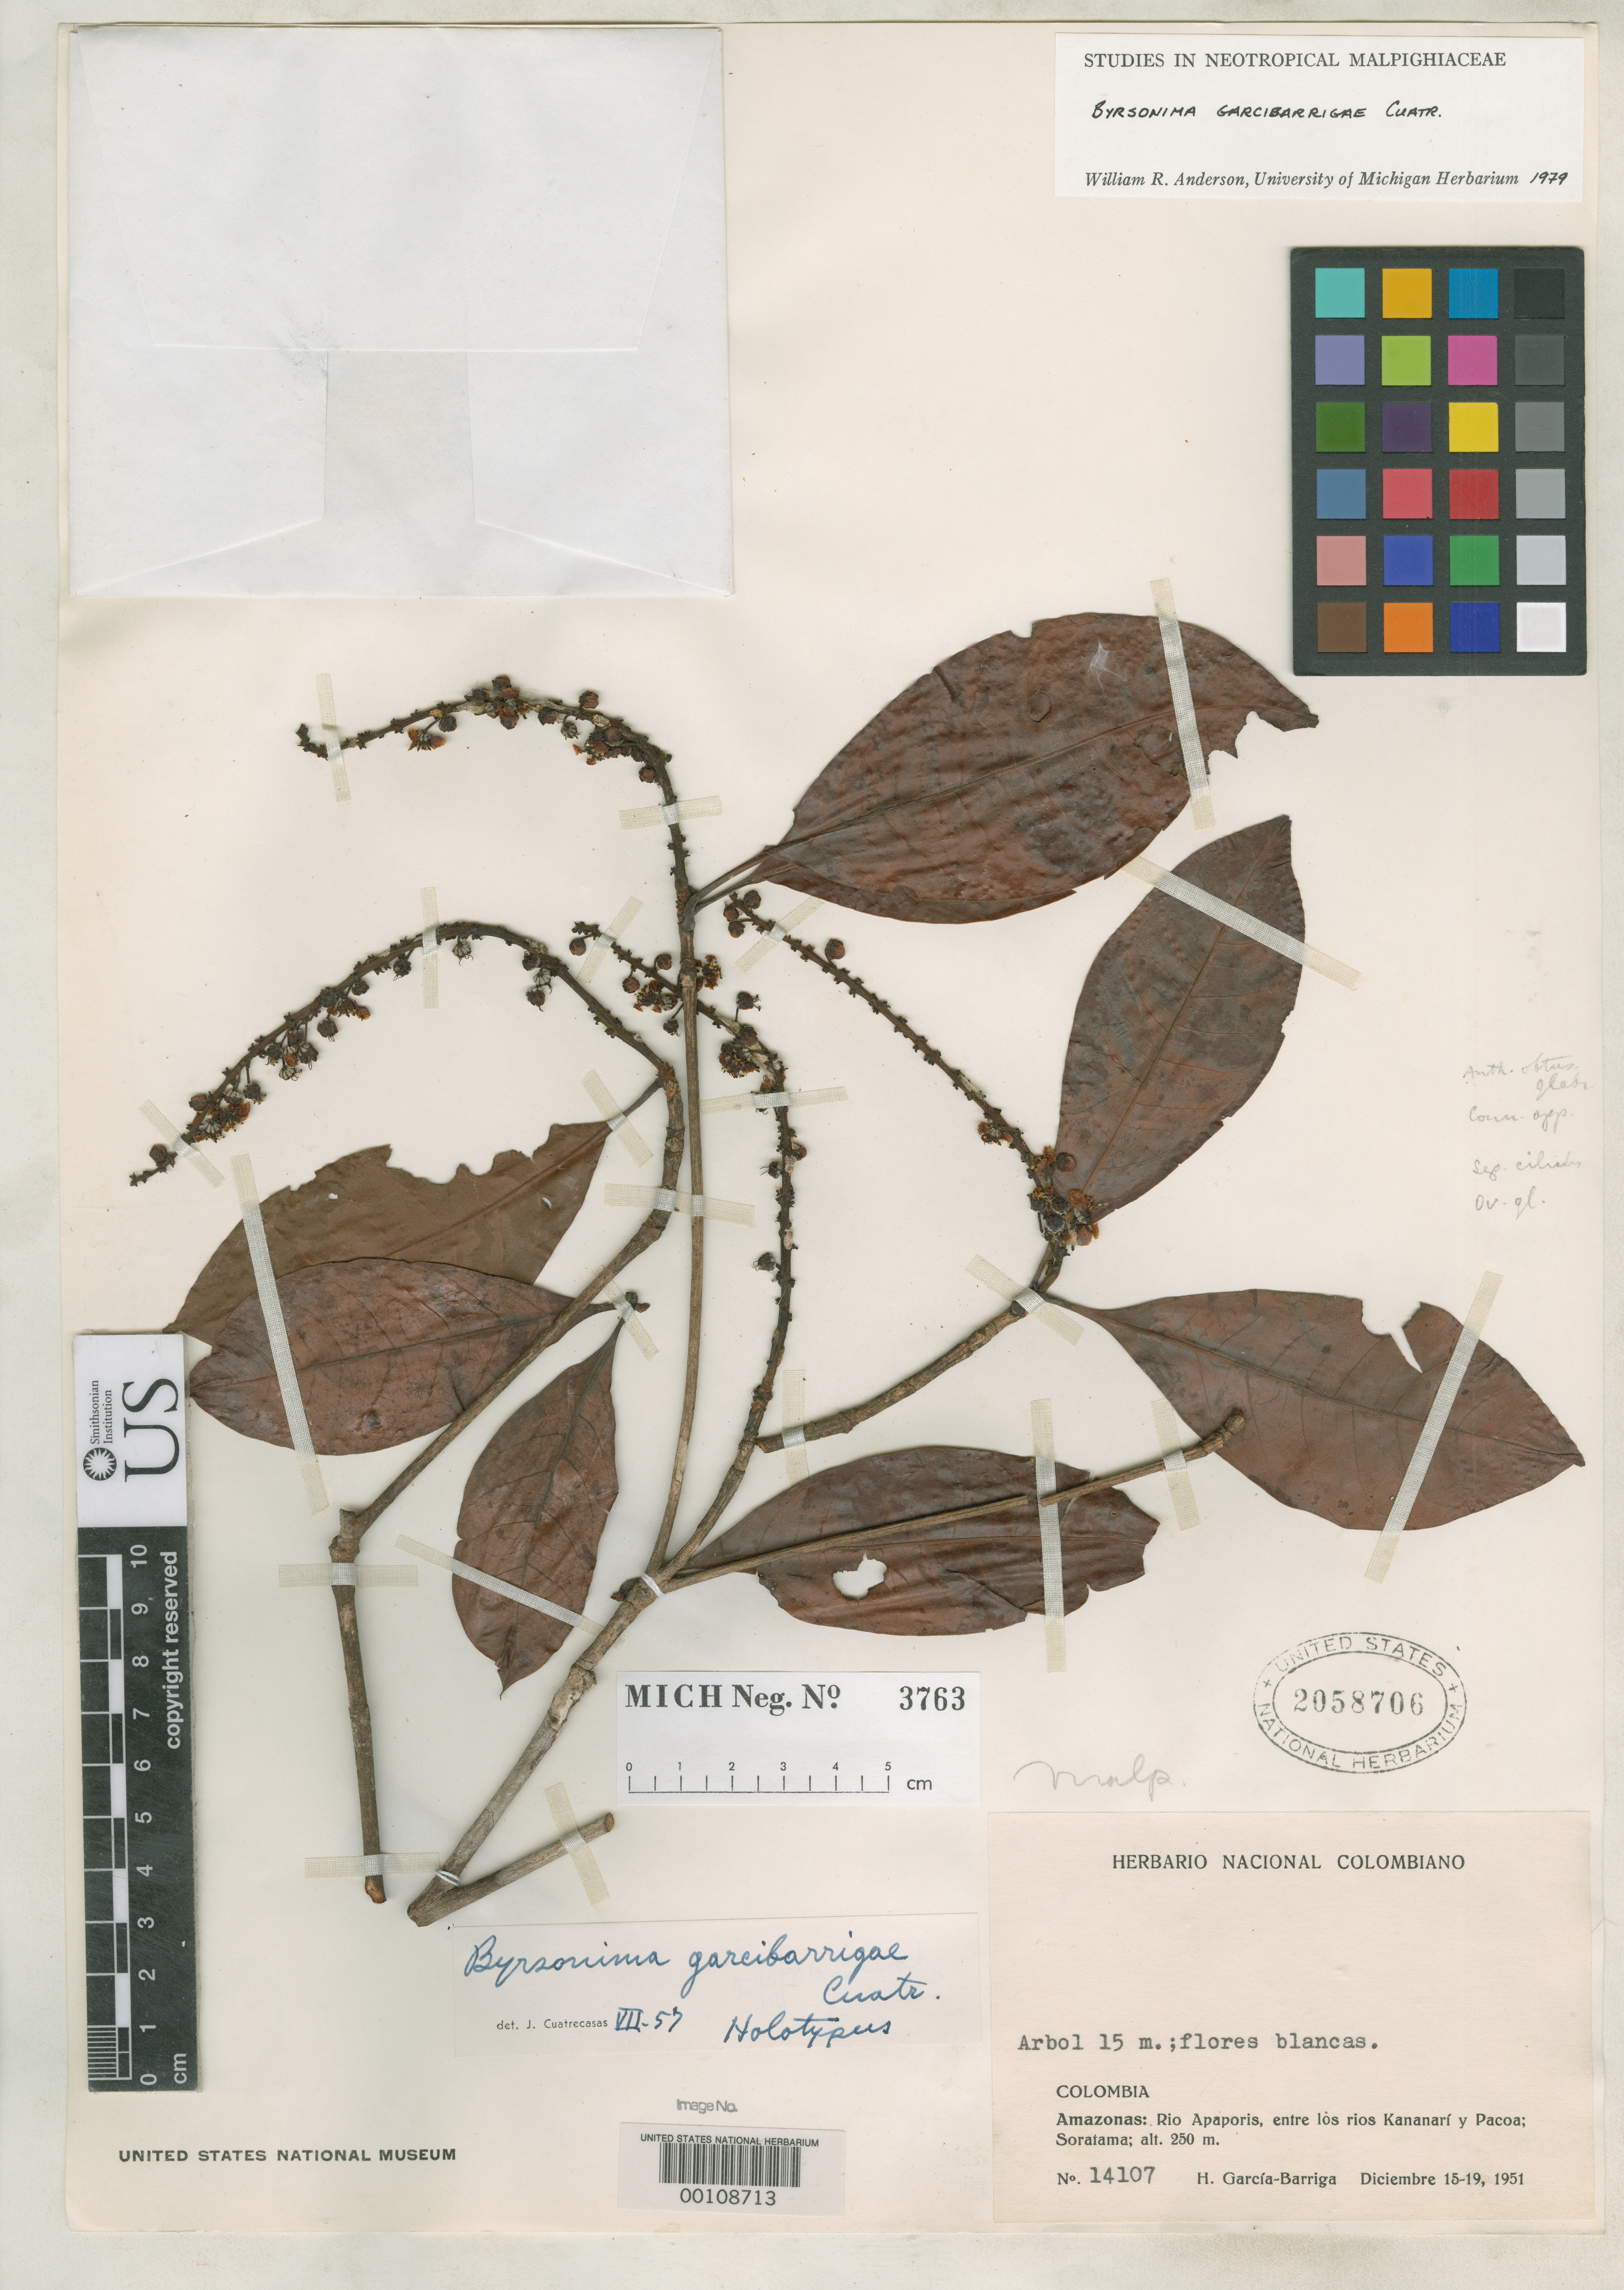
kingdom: Plantae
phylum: Tracheophyta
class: Magnoliopsida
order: Malpighiales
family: Malpighiaceae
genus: Byrsonima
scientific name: Byrsonima garcibarrigae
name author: Cuatrec.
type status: Holotype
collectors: H. García Barriga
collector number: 14107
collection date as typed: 15 Dec 1951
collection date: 1951-12-15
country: Colombia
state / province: Amazônas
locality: Rio Apaporis, entre los Rio Kananari y Pacoa, Soraiama.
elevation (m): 250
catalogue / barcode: US 2058706